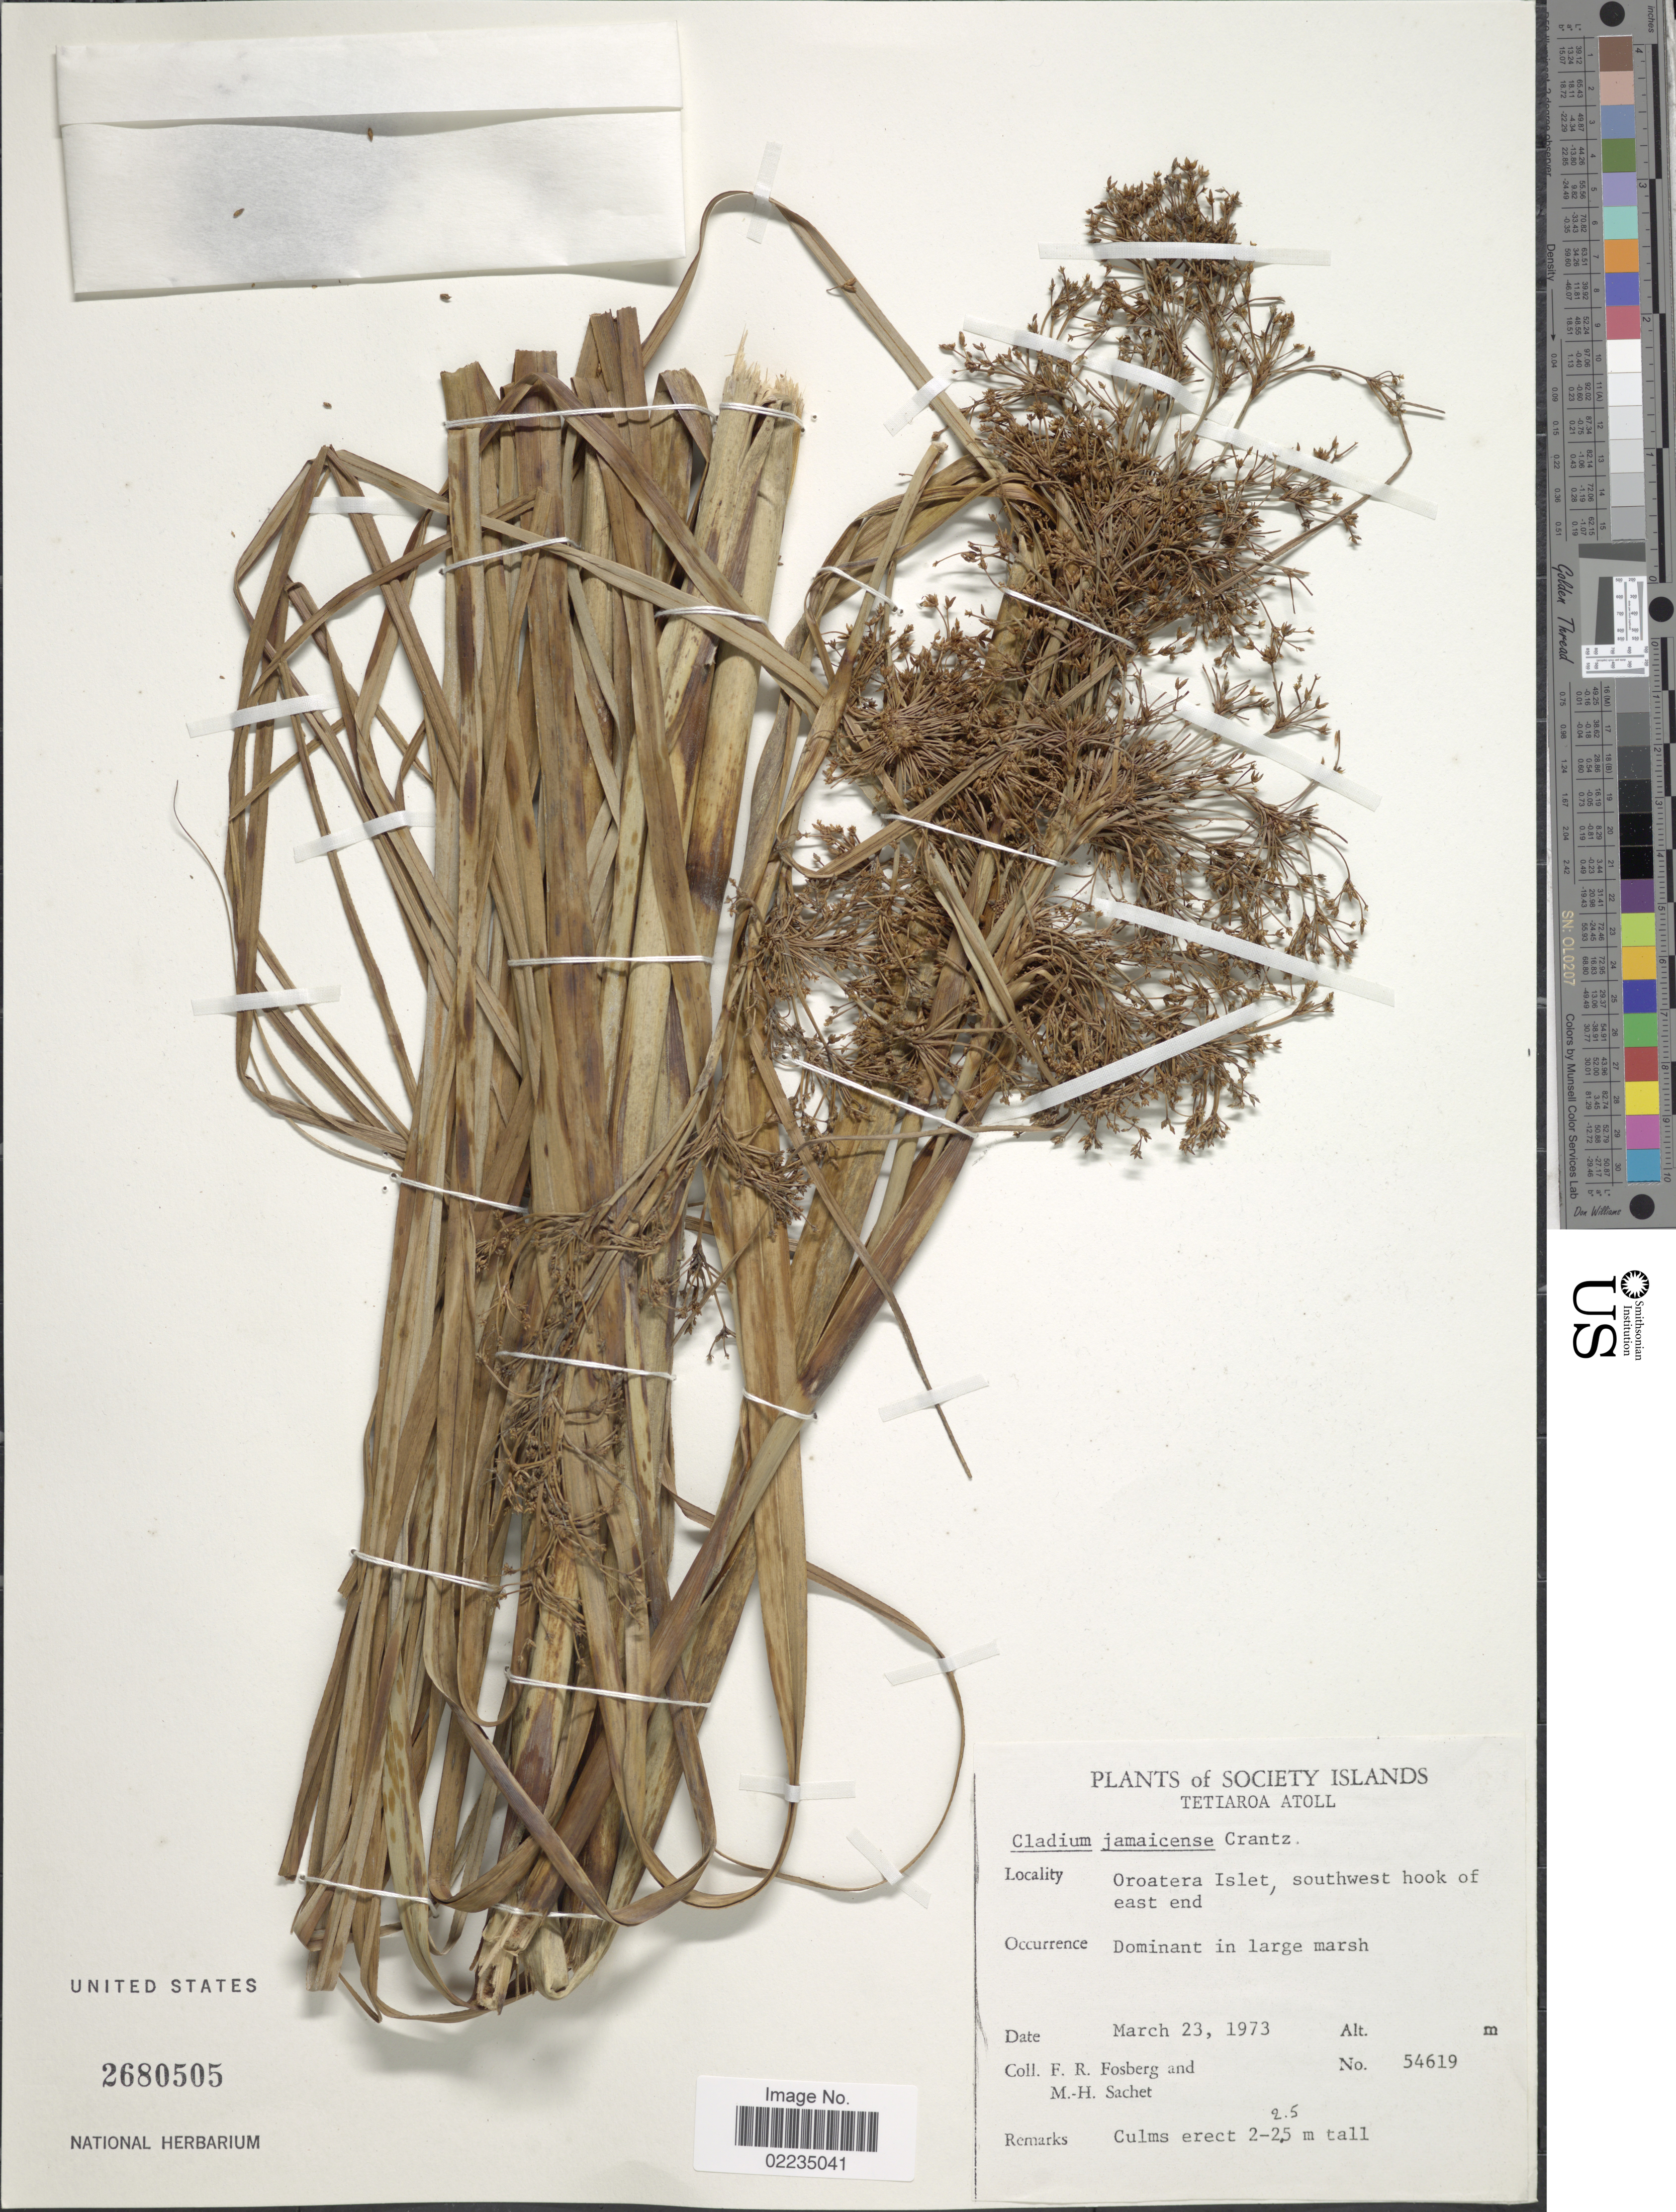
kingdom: Plantae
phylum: Tracheophyta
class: Liliopsida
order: Poales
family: Cyperaceae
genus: Cladium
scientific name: Cladium jamaicense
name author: Crantz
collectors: F. R. Fosberg & M.-H. Sachet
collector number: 54619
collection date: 1973-03-23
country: French Polynesia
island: Tetiaroa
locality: Society Islands, Tetiaroa Atoll, Oroatera Islet, southwest hook of east end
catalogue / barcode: US 2680505